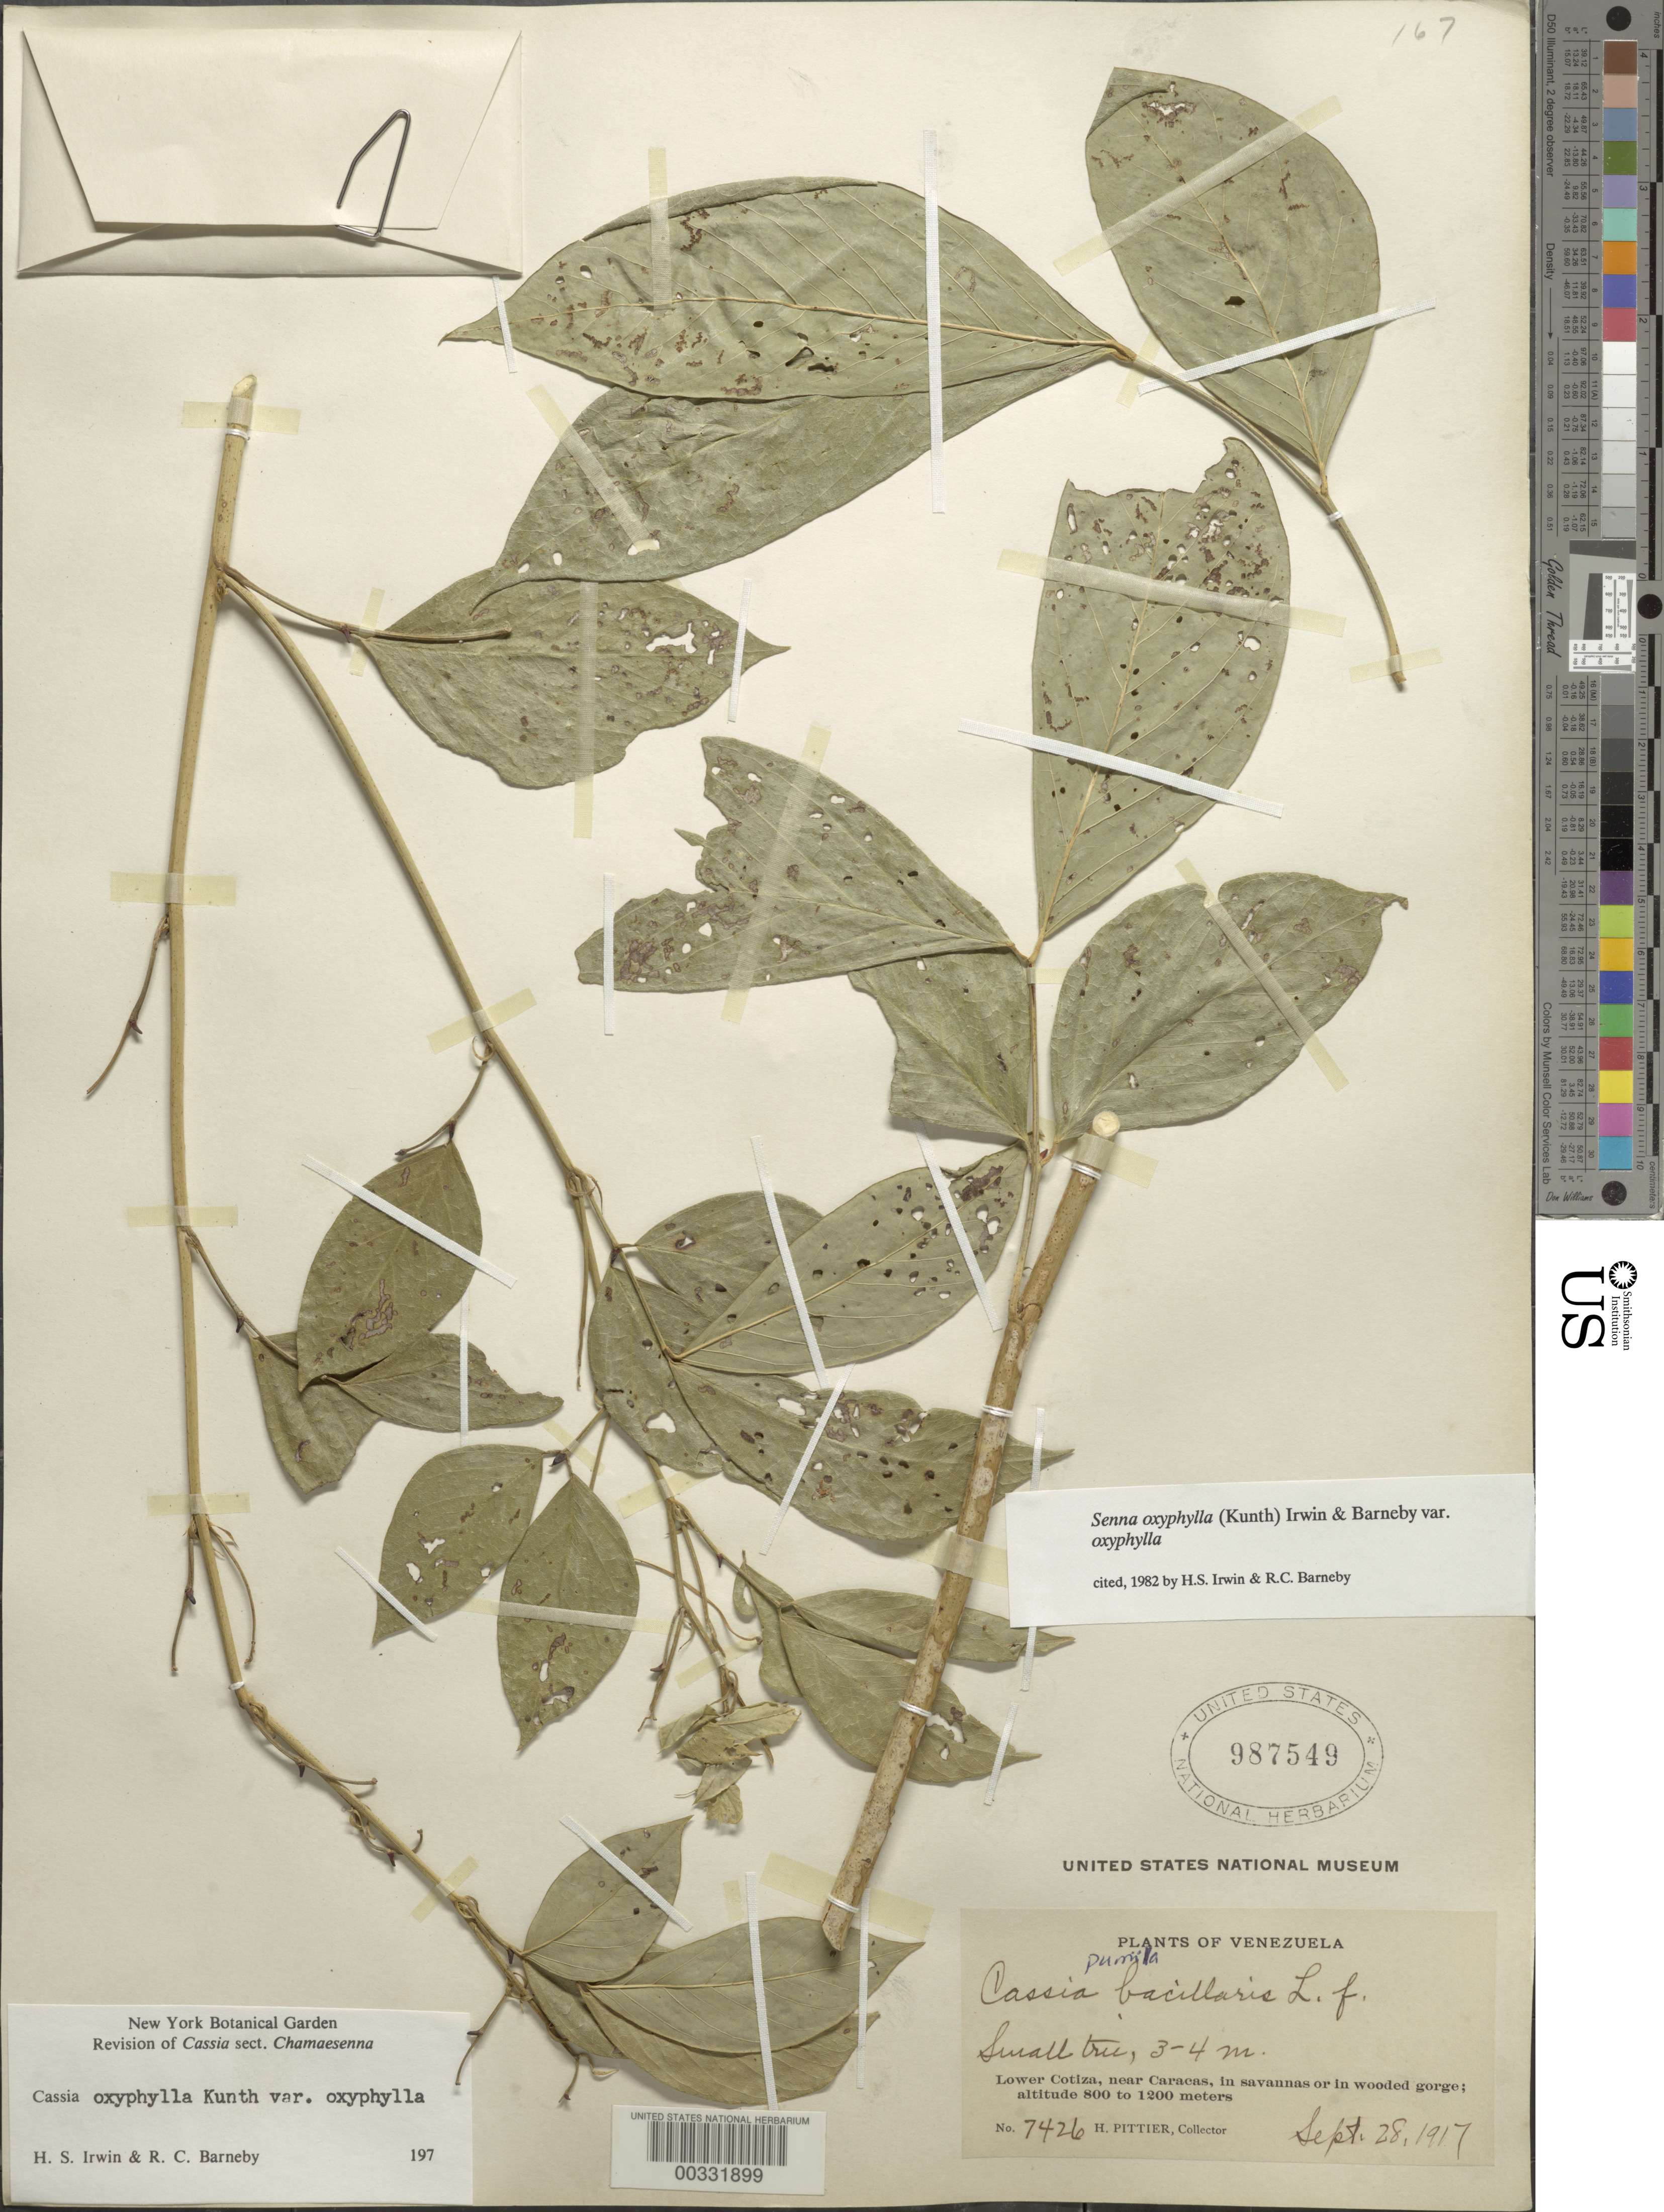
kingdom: Plantae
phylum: Tracheophyta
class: Magnoliopsida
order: Fabales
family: Fabaceae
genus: Senna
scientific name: Senna oxyphylla var. oxyphylla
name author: (Kunth) H.S. Irwin & Barneby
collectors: H. F. Pittier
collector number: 7426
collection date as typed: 28 Sep 1917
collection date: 1917-09-28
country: Venezuela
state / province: Distrito Federal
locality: Lower cotiza, near caracas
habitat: In savaans or in wooded gorge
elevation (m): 800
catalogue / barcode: US 987549